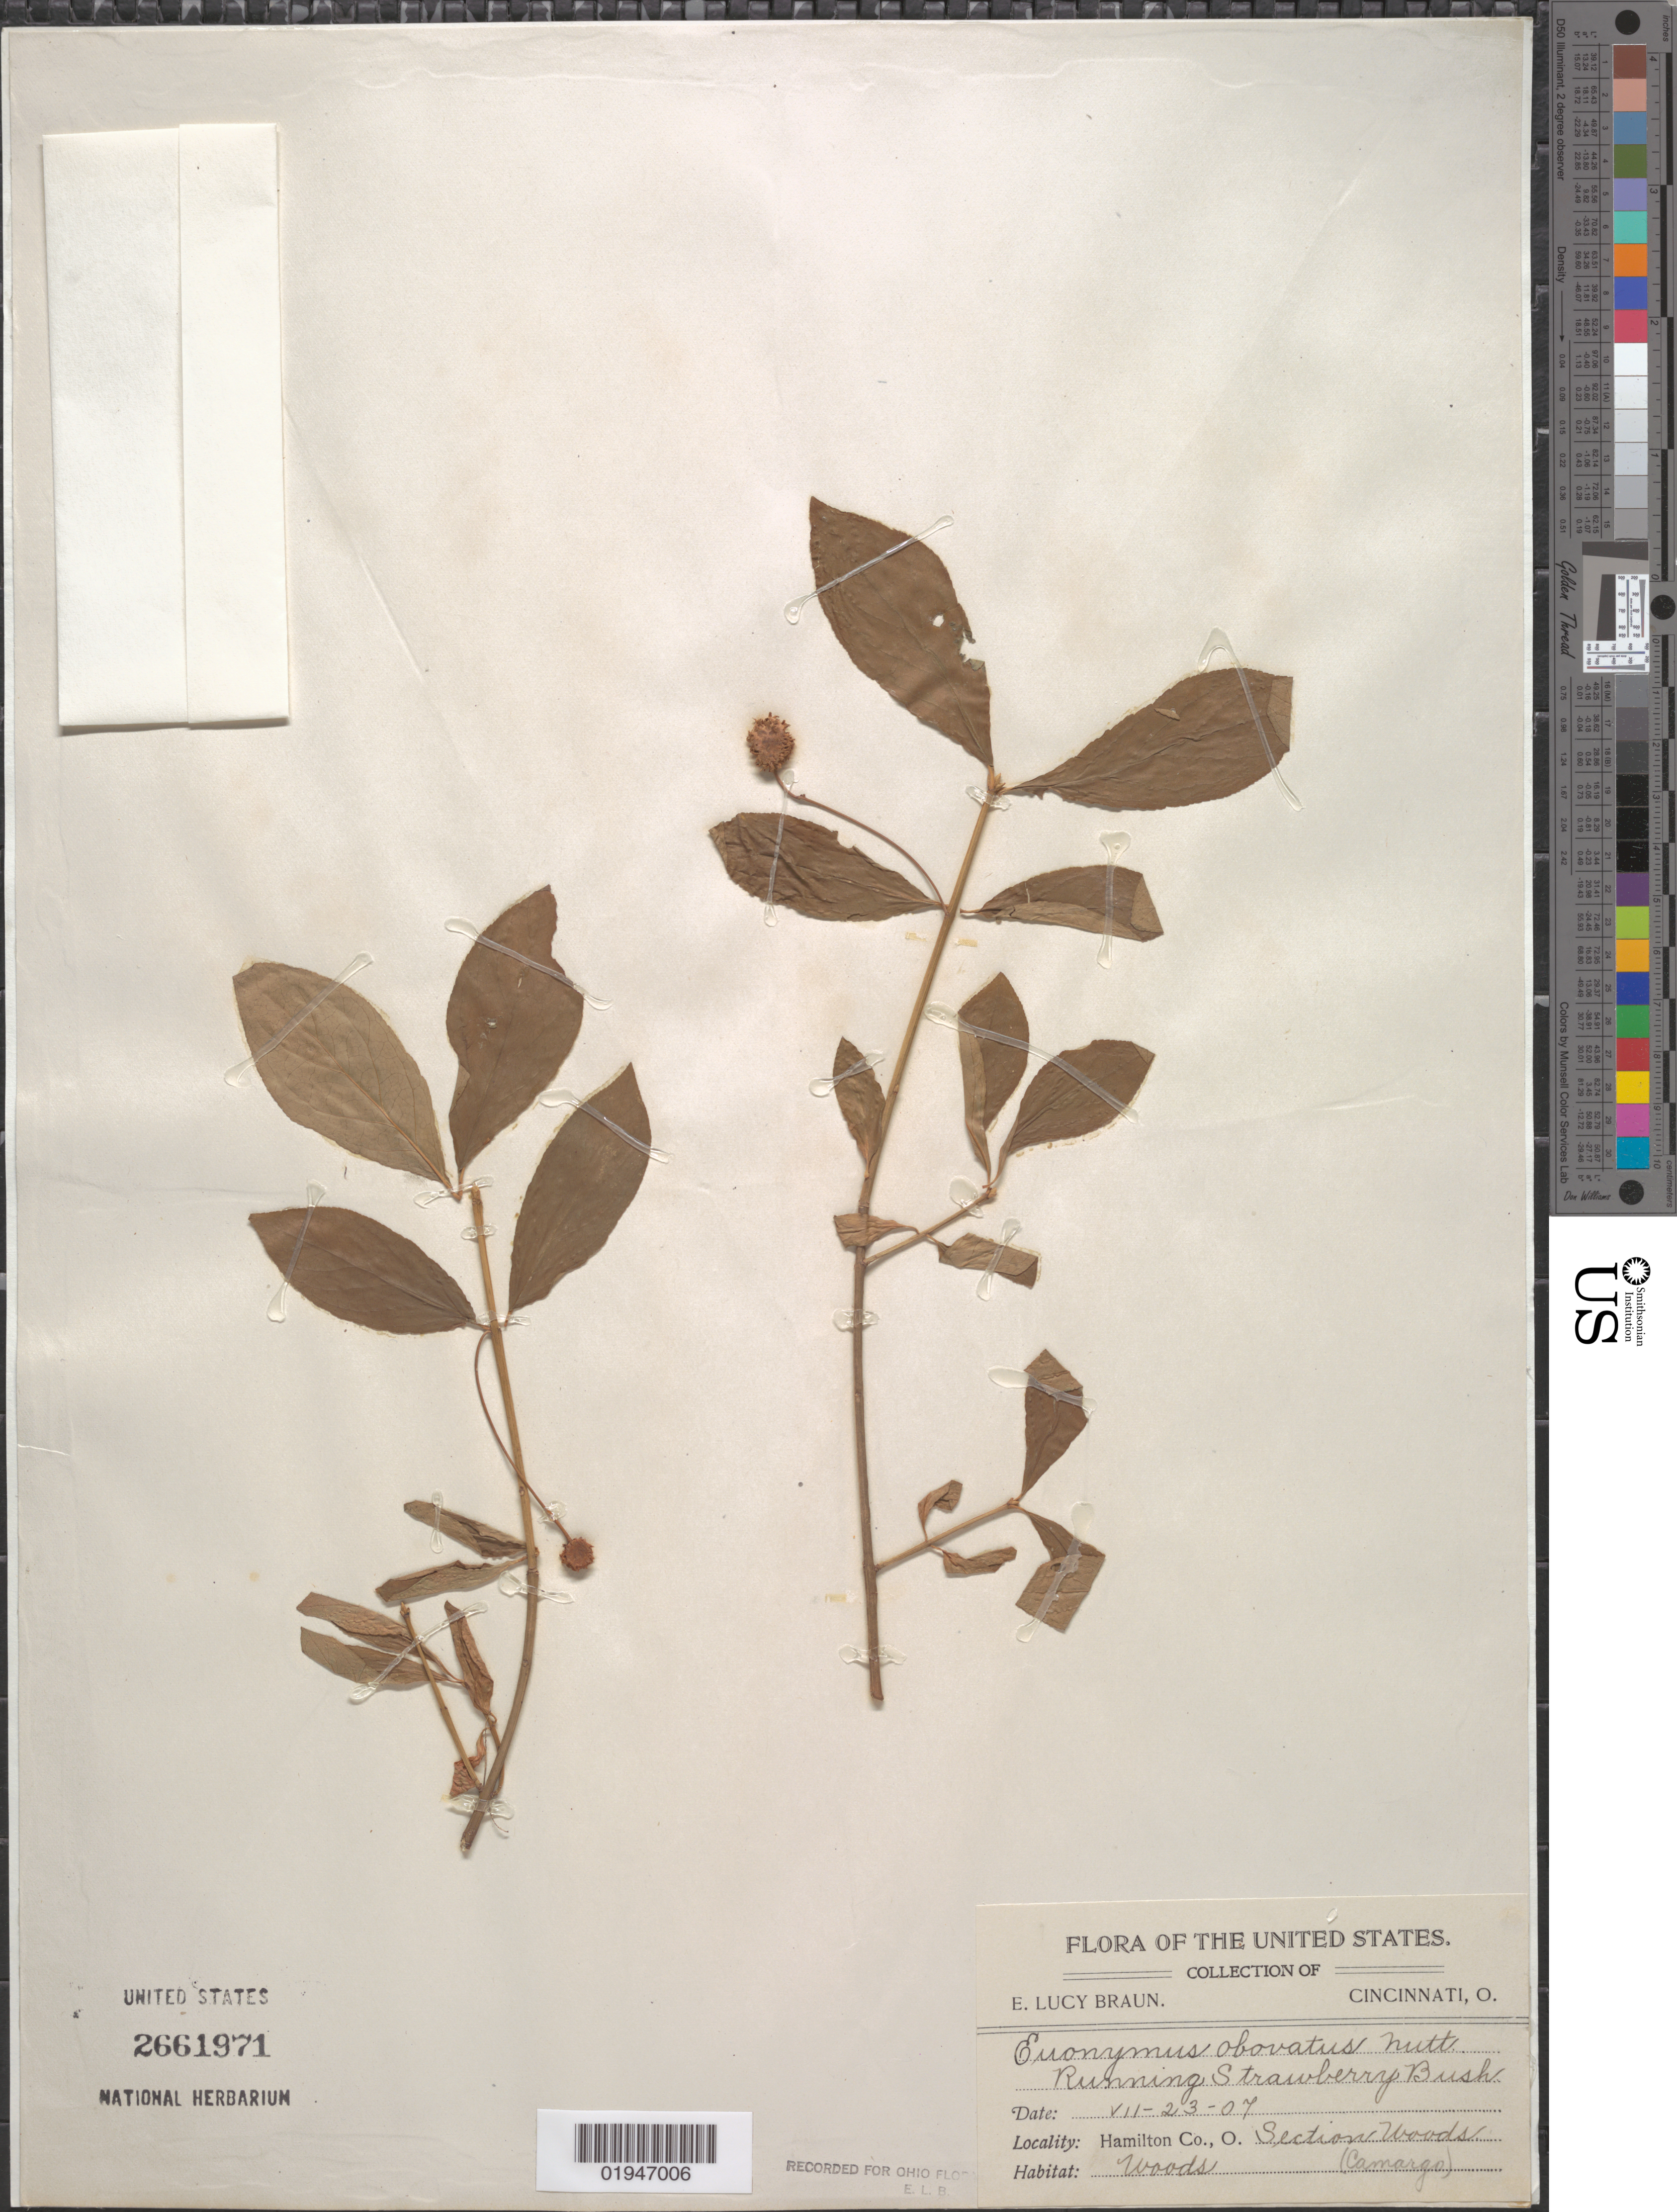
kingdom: Plantae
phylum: Tracheophyta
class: Magnoliopsida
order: Celastrales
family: Celastraceae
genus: Euonymus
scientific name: Euonymus obovatus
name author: Nutt.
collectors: E. L. Braun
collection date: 1907-07-23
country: United States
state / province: Ohio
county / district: Hamilton County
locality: Section Woods (Camargo)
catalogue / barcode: US 2661971